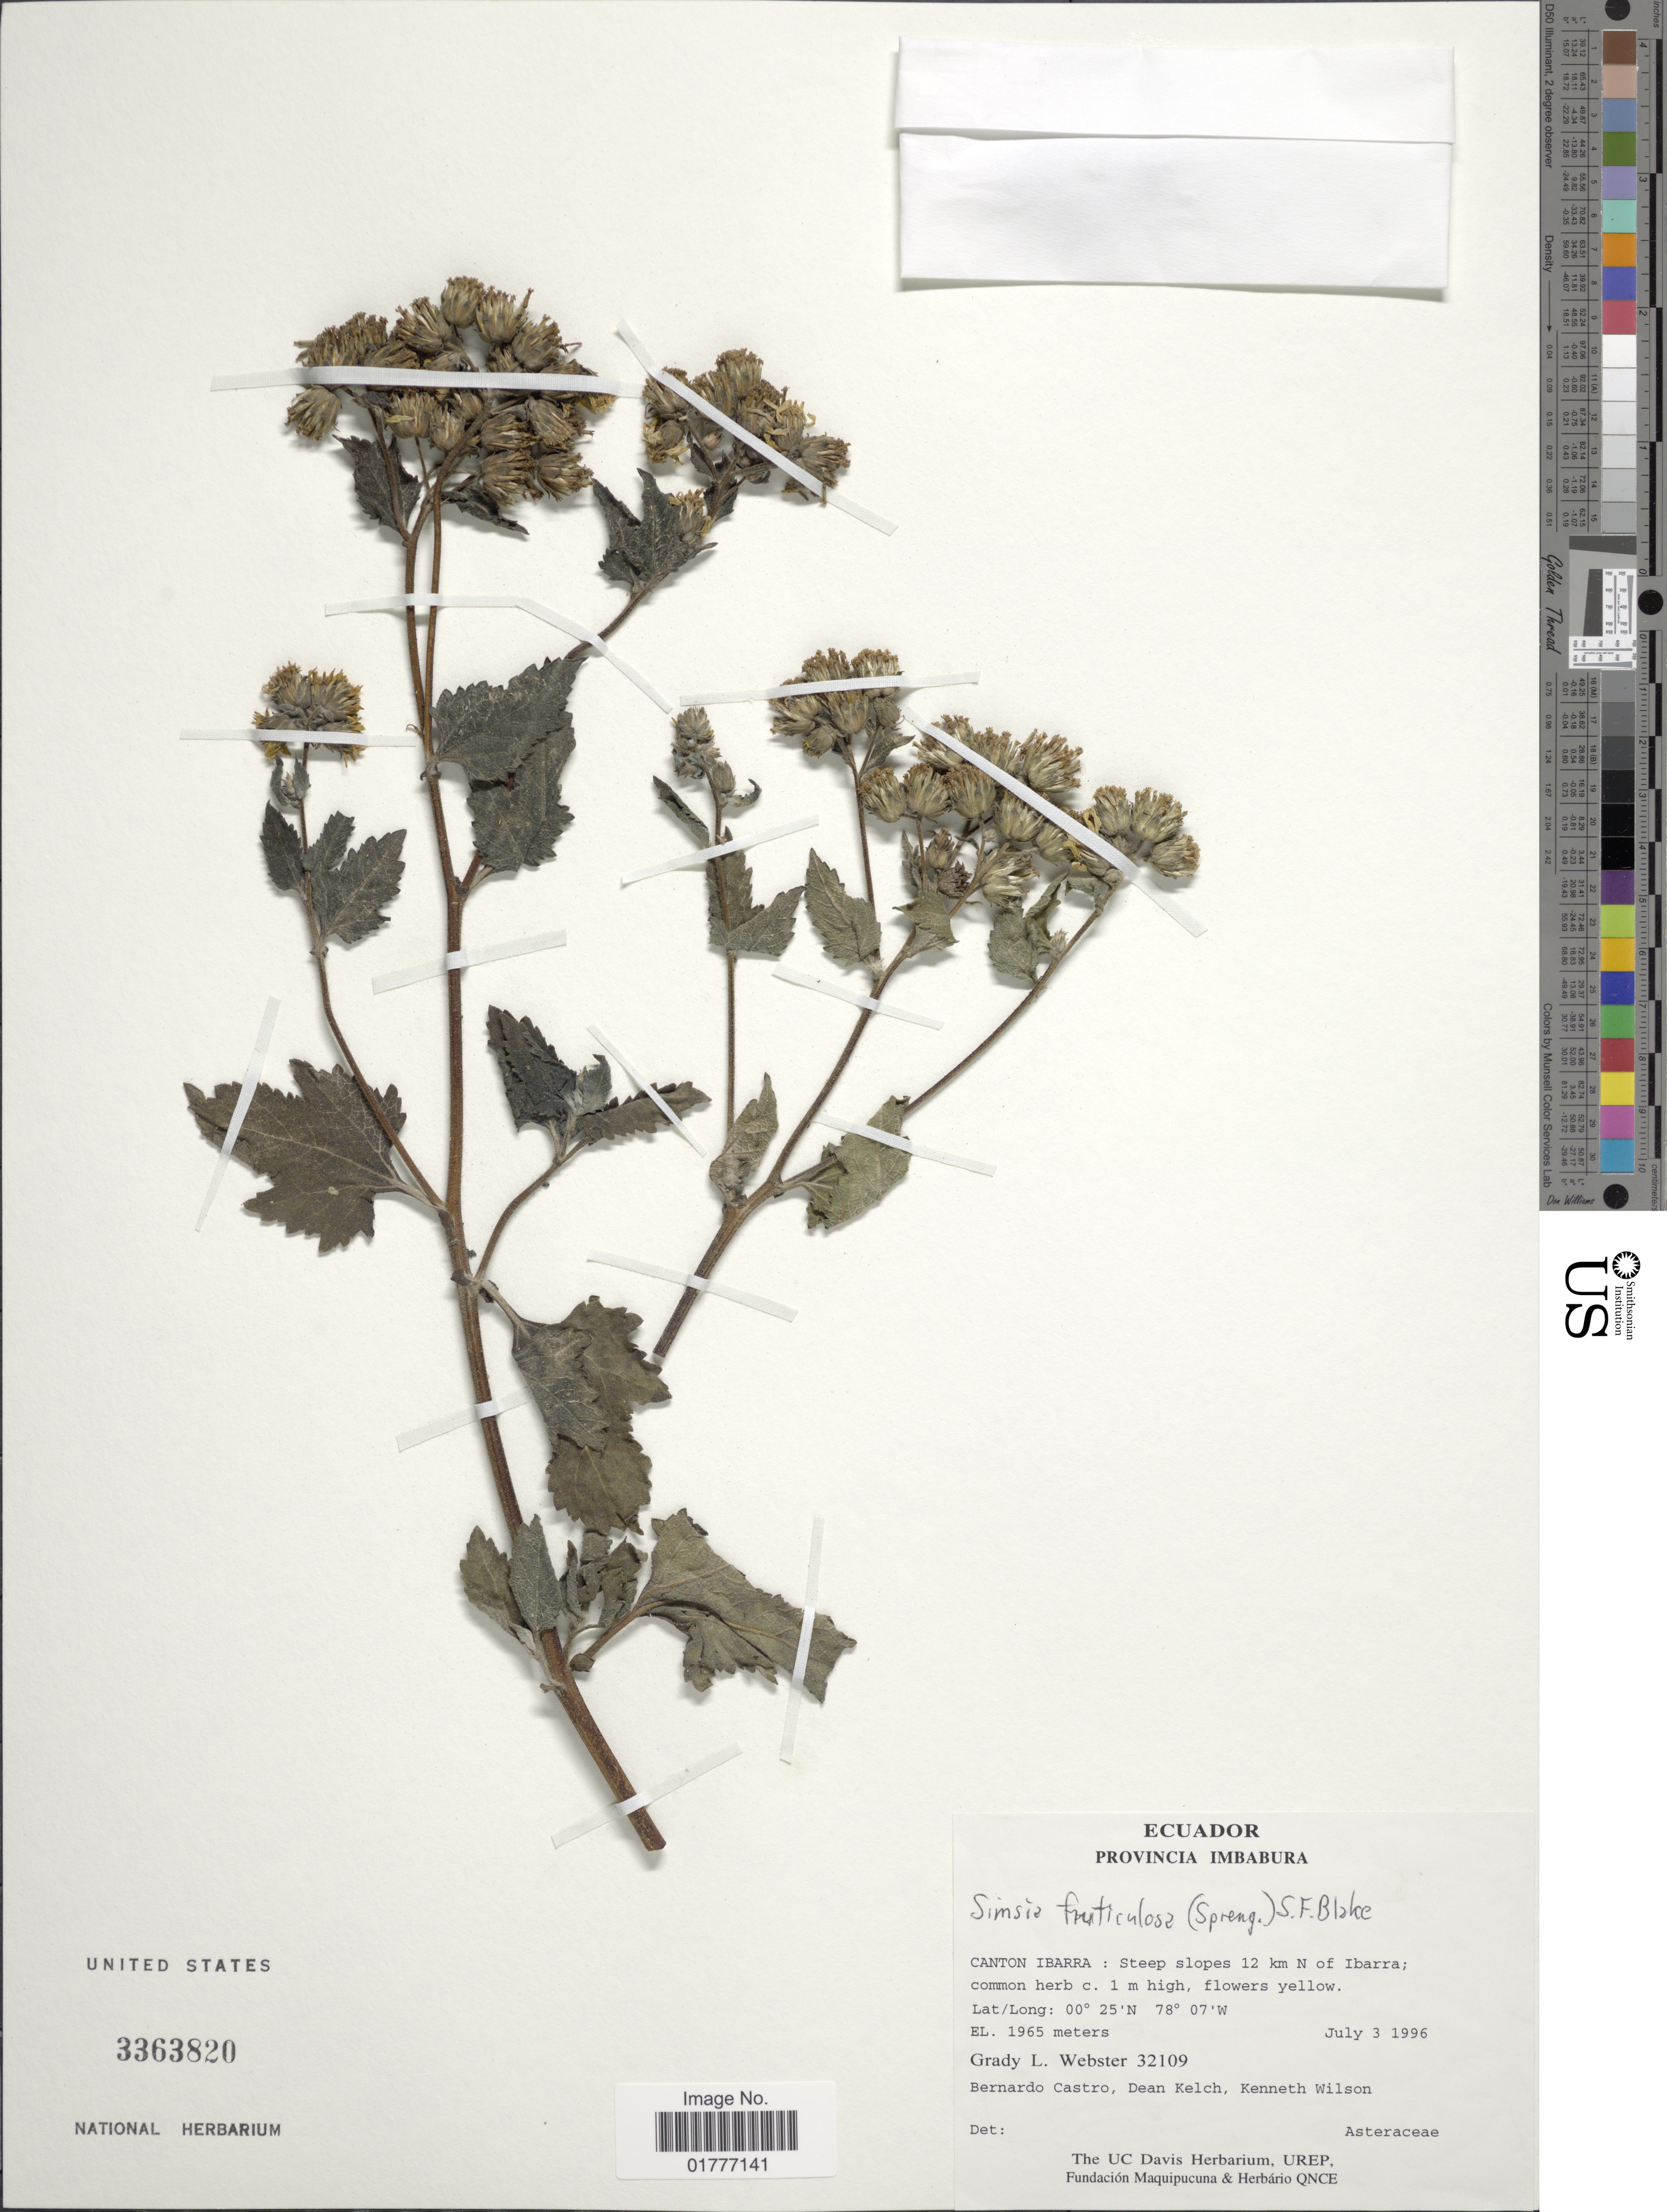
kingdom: Plantae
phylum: Tracheophyta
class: Magnoliopsida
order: Asterales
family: Asteraceae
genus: Simsia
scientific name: Simsia fruticulosa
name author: (Spreng.) S.F. Blake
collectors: G. L. Webster, B. Castro, D. Kelch & K. S. Wilson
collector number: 32109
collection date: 1996-07-03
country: Ecuador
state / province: Imbabura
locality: Canton Ibarra: 12 km N of Ibarra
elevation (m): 1965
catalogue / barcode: US 3363820